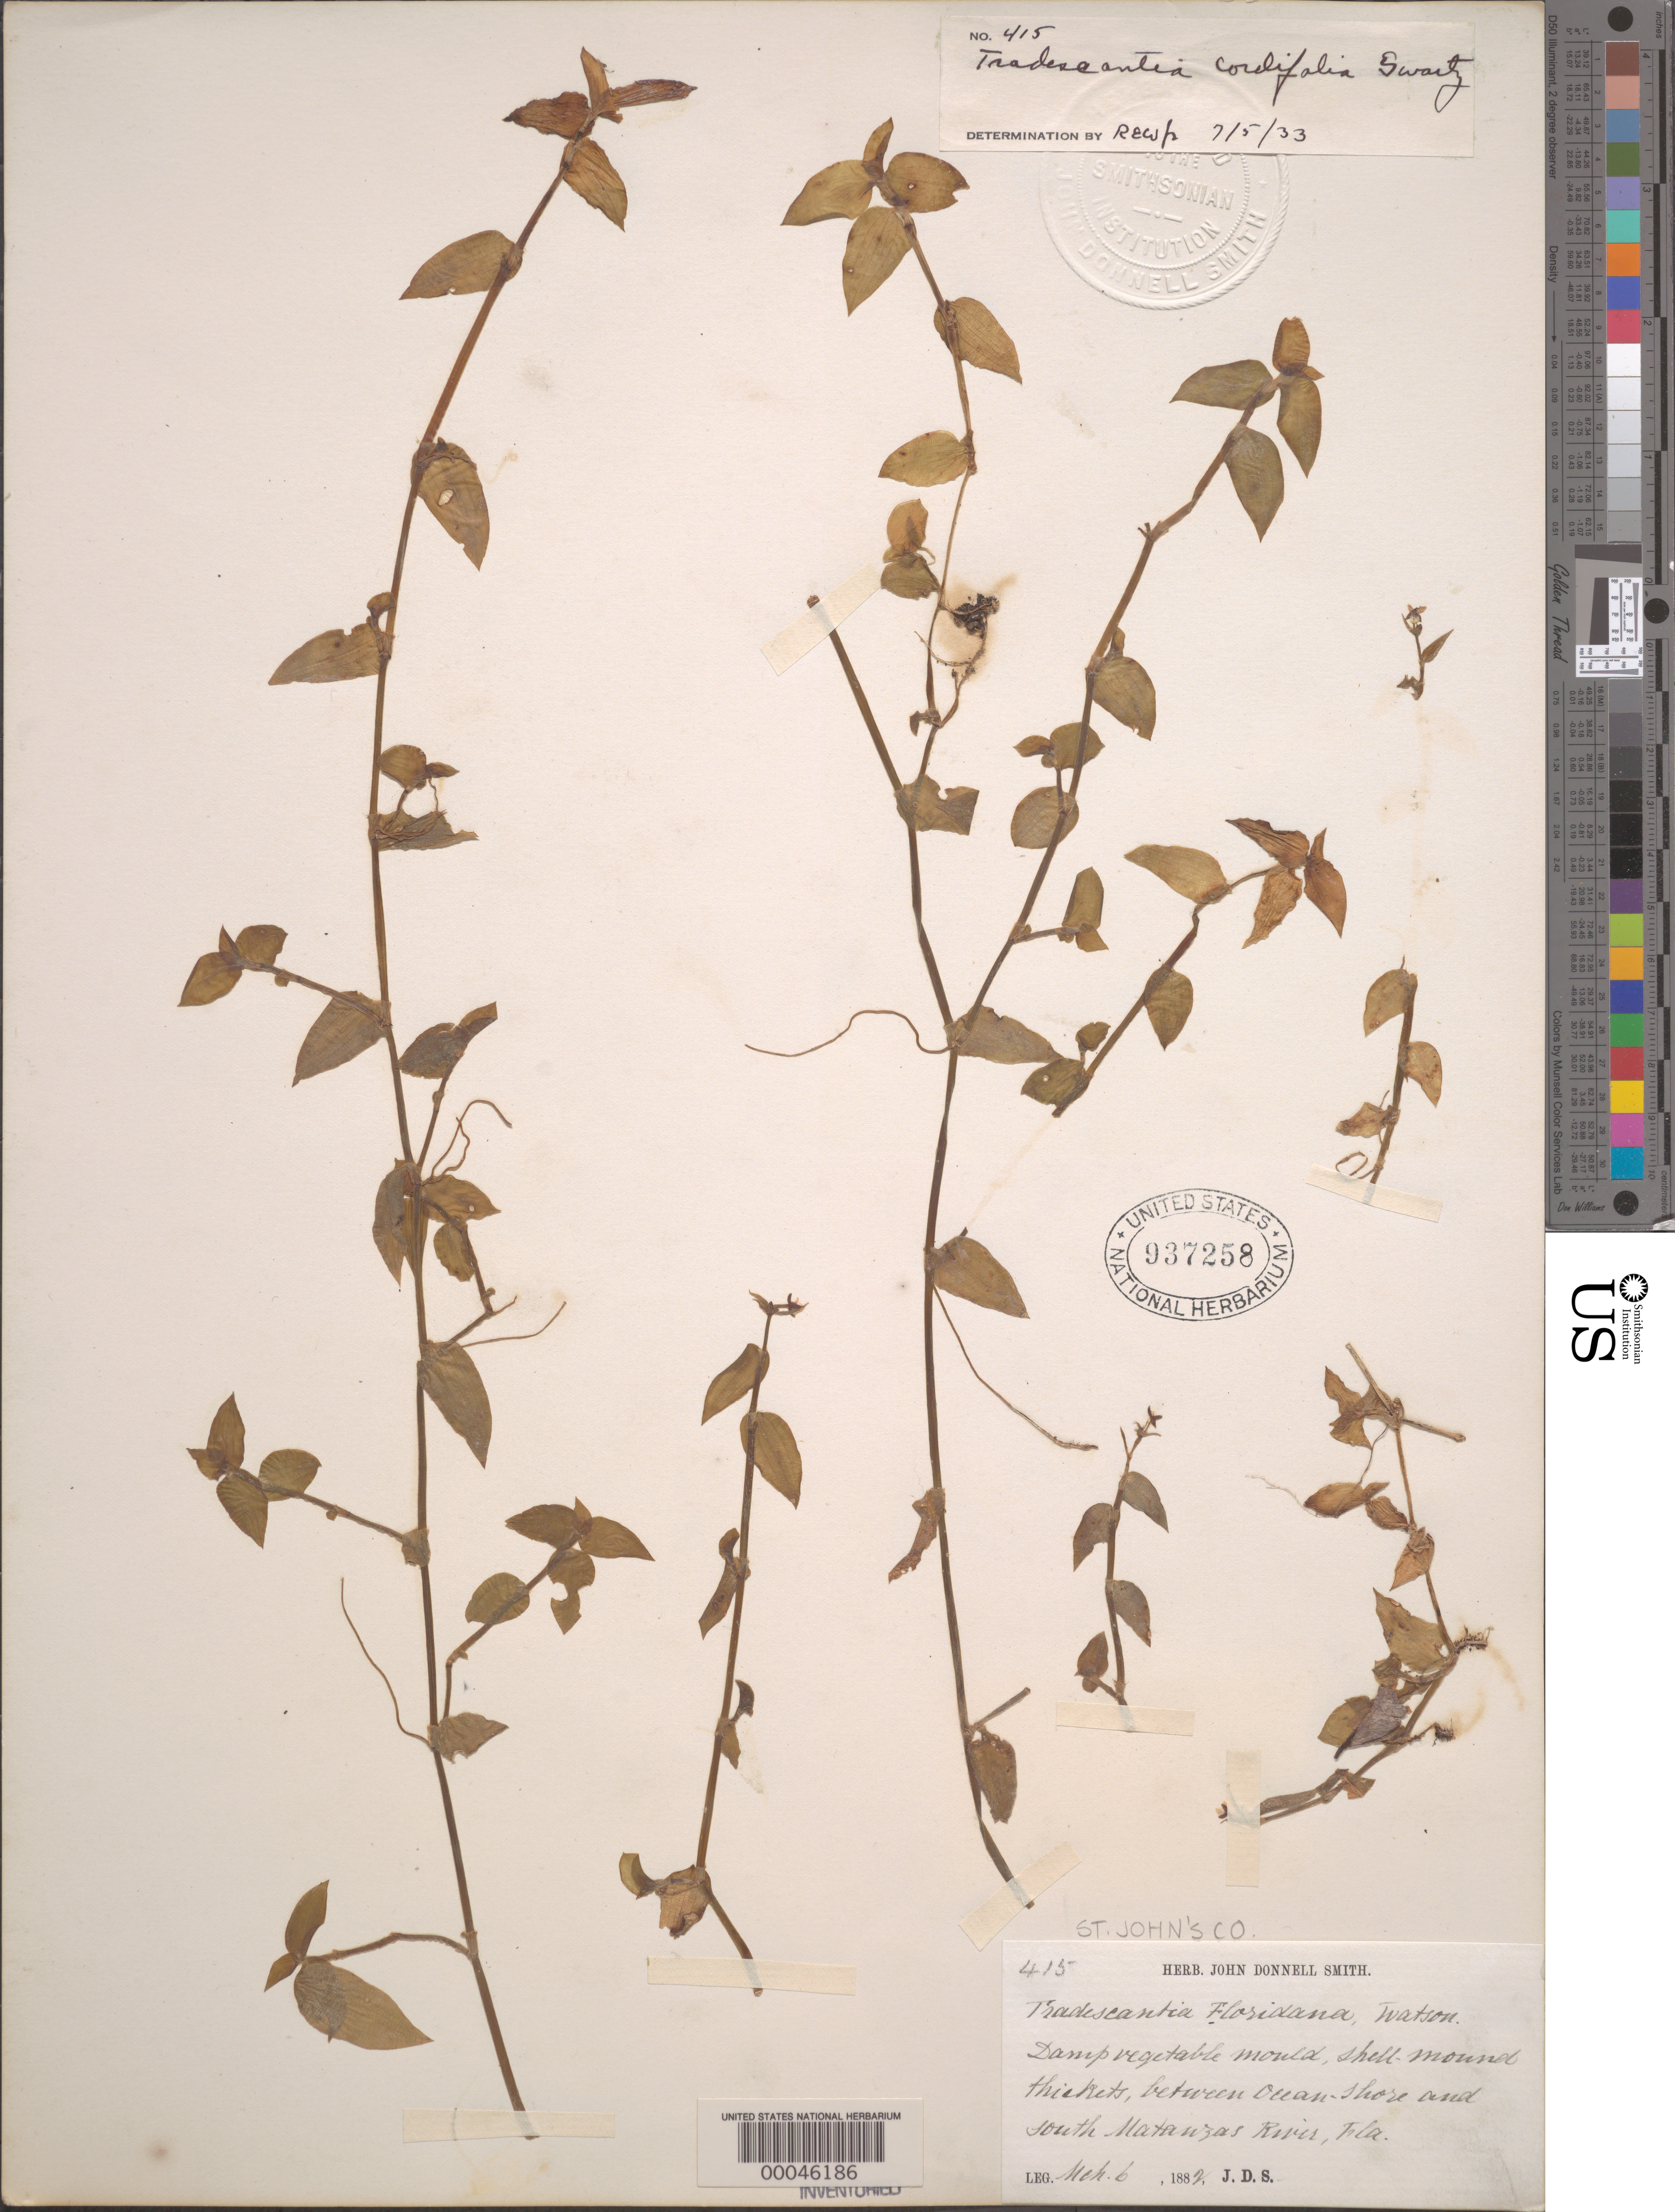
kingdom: Plantae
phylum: Tracheophyta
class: Liliopsida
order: Commelinales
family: Commelinaceae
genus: Callisia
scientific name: Callisia cordifolia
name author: (Sw.) E.S. Anderson & Woodson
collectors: J. Donnell Smith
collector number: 414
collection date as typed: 06 Mar 1882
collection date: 1882-03-06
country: United States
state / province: Florida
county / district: Saint Johns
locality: South matanzas river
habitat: Vegetable mold, shell mound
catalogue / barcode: US 937258